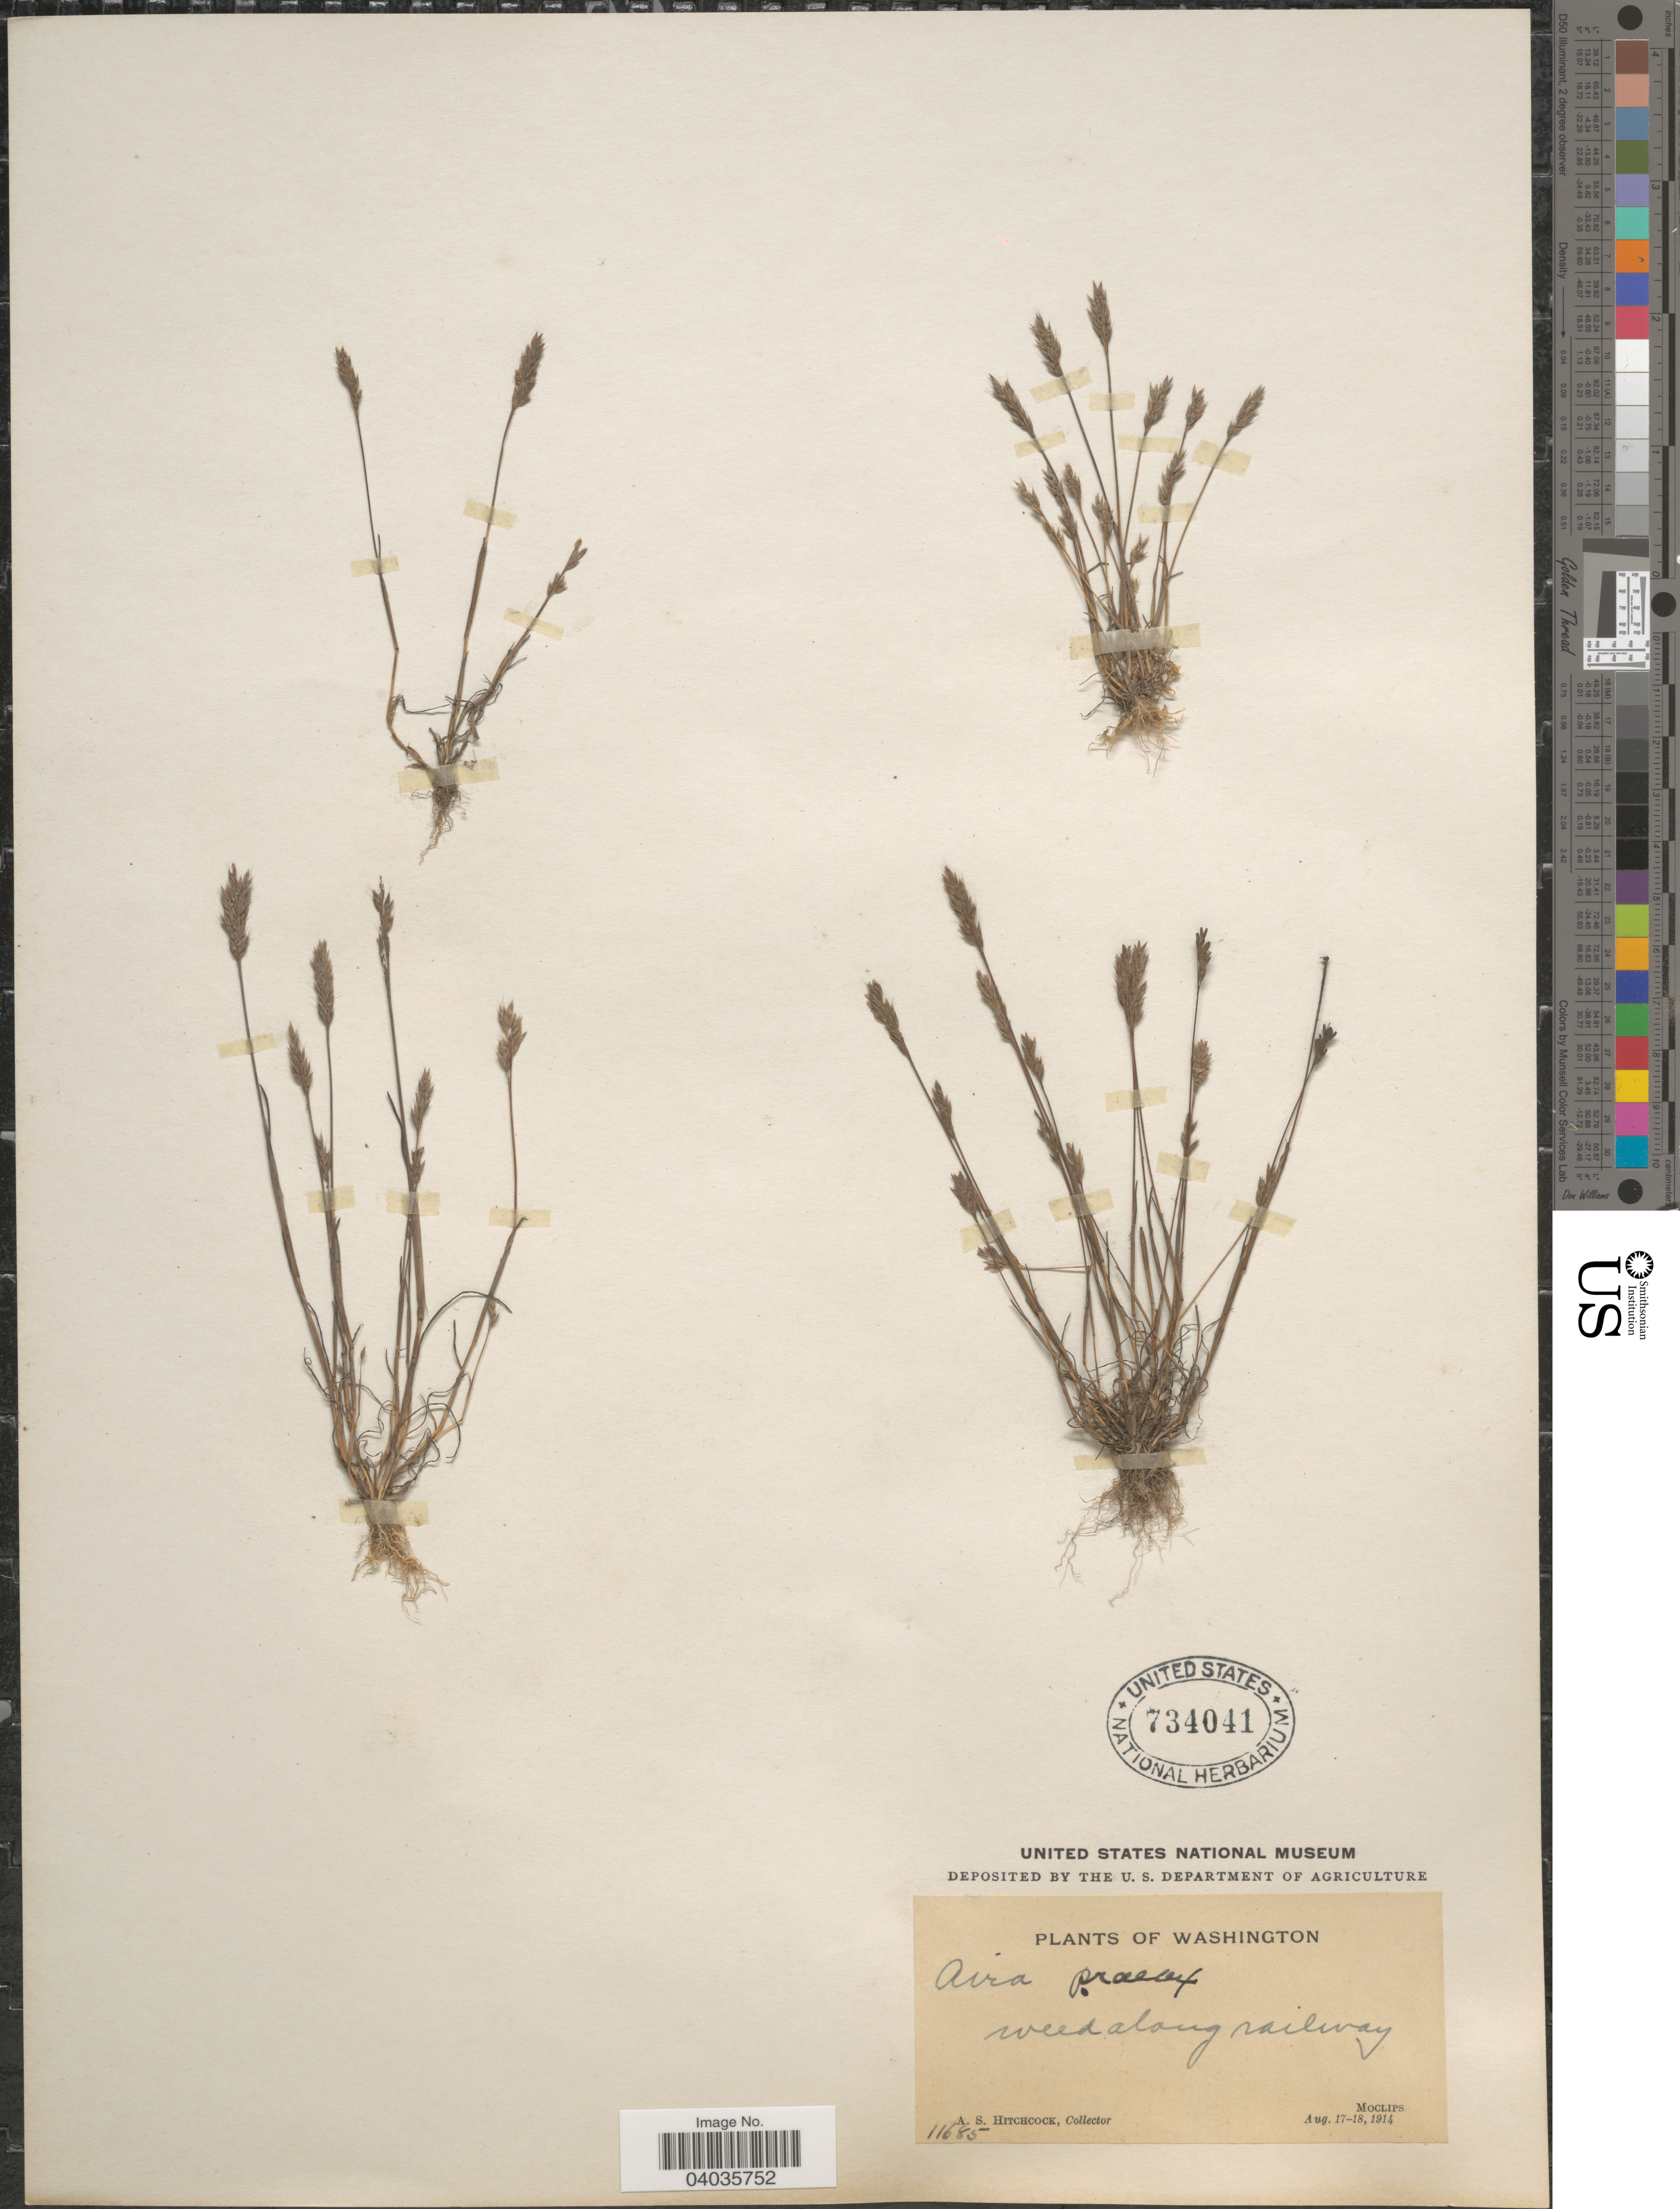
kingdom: Plantae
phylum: Tracheophyta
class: Liliopsida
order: Poales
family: Poaceae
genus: Aira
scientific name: Aira praecox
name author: L.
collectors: A. S. Hitchcock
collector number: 11685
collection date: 1914-08-17/1914-08-18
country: United States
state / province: Washington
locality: Weed along railway, Moclips.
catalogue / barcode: US 734041